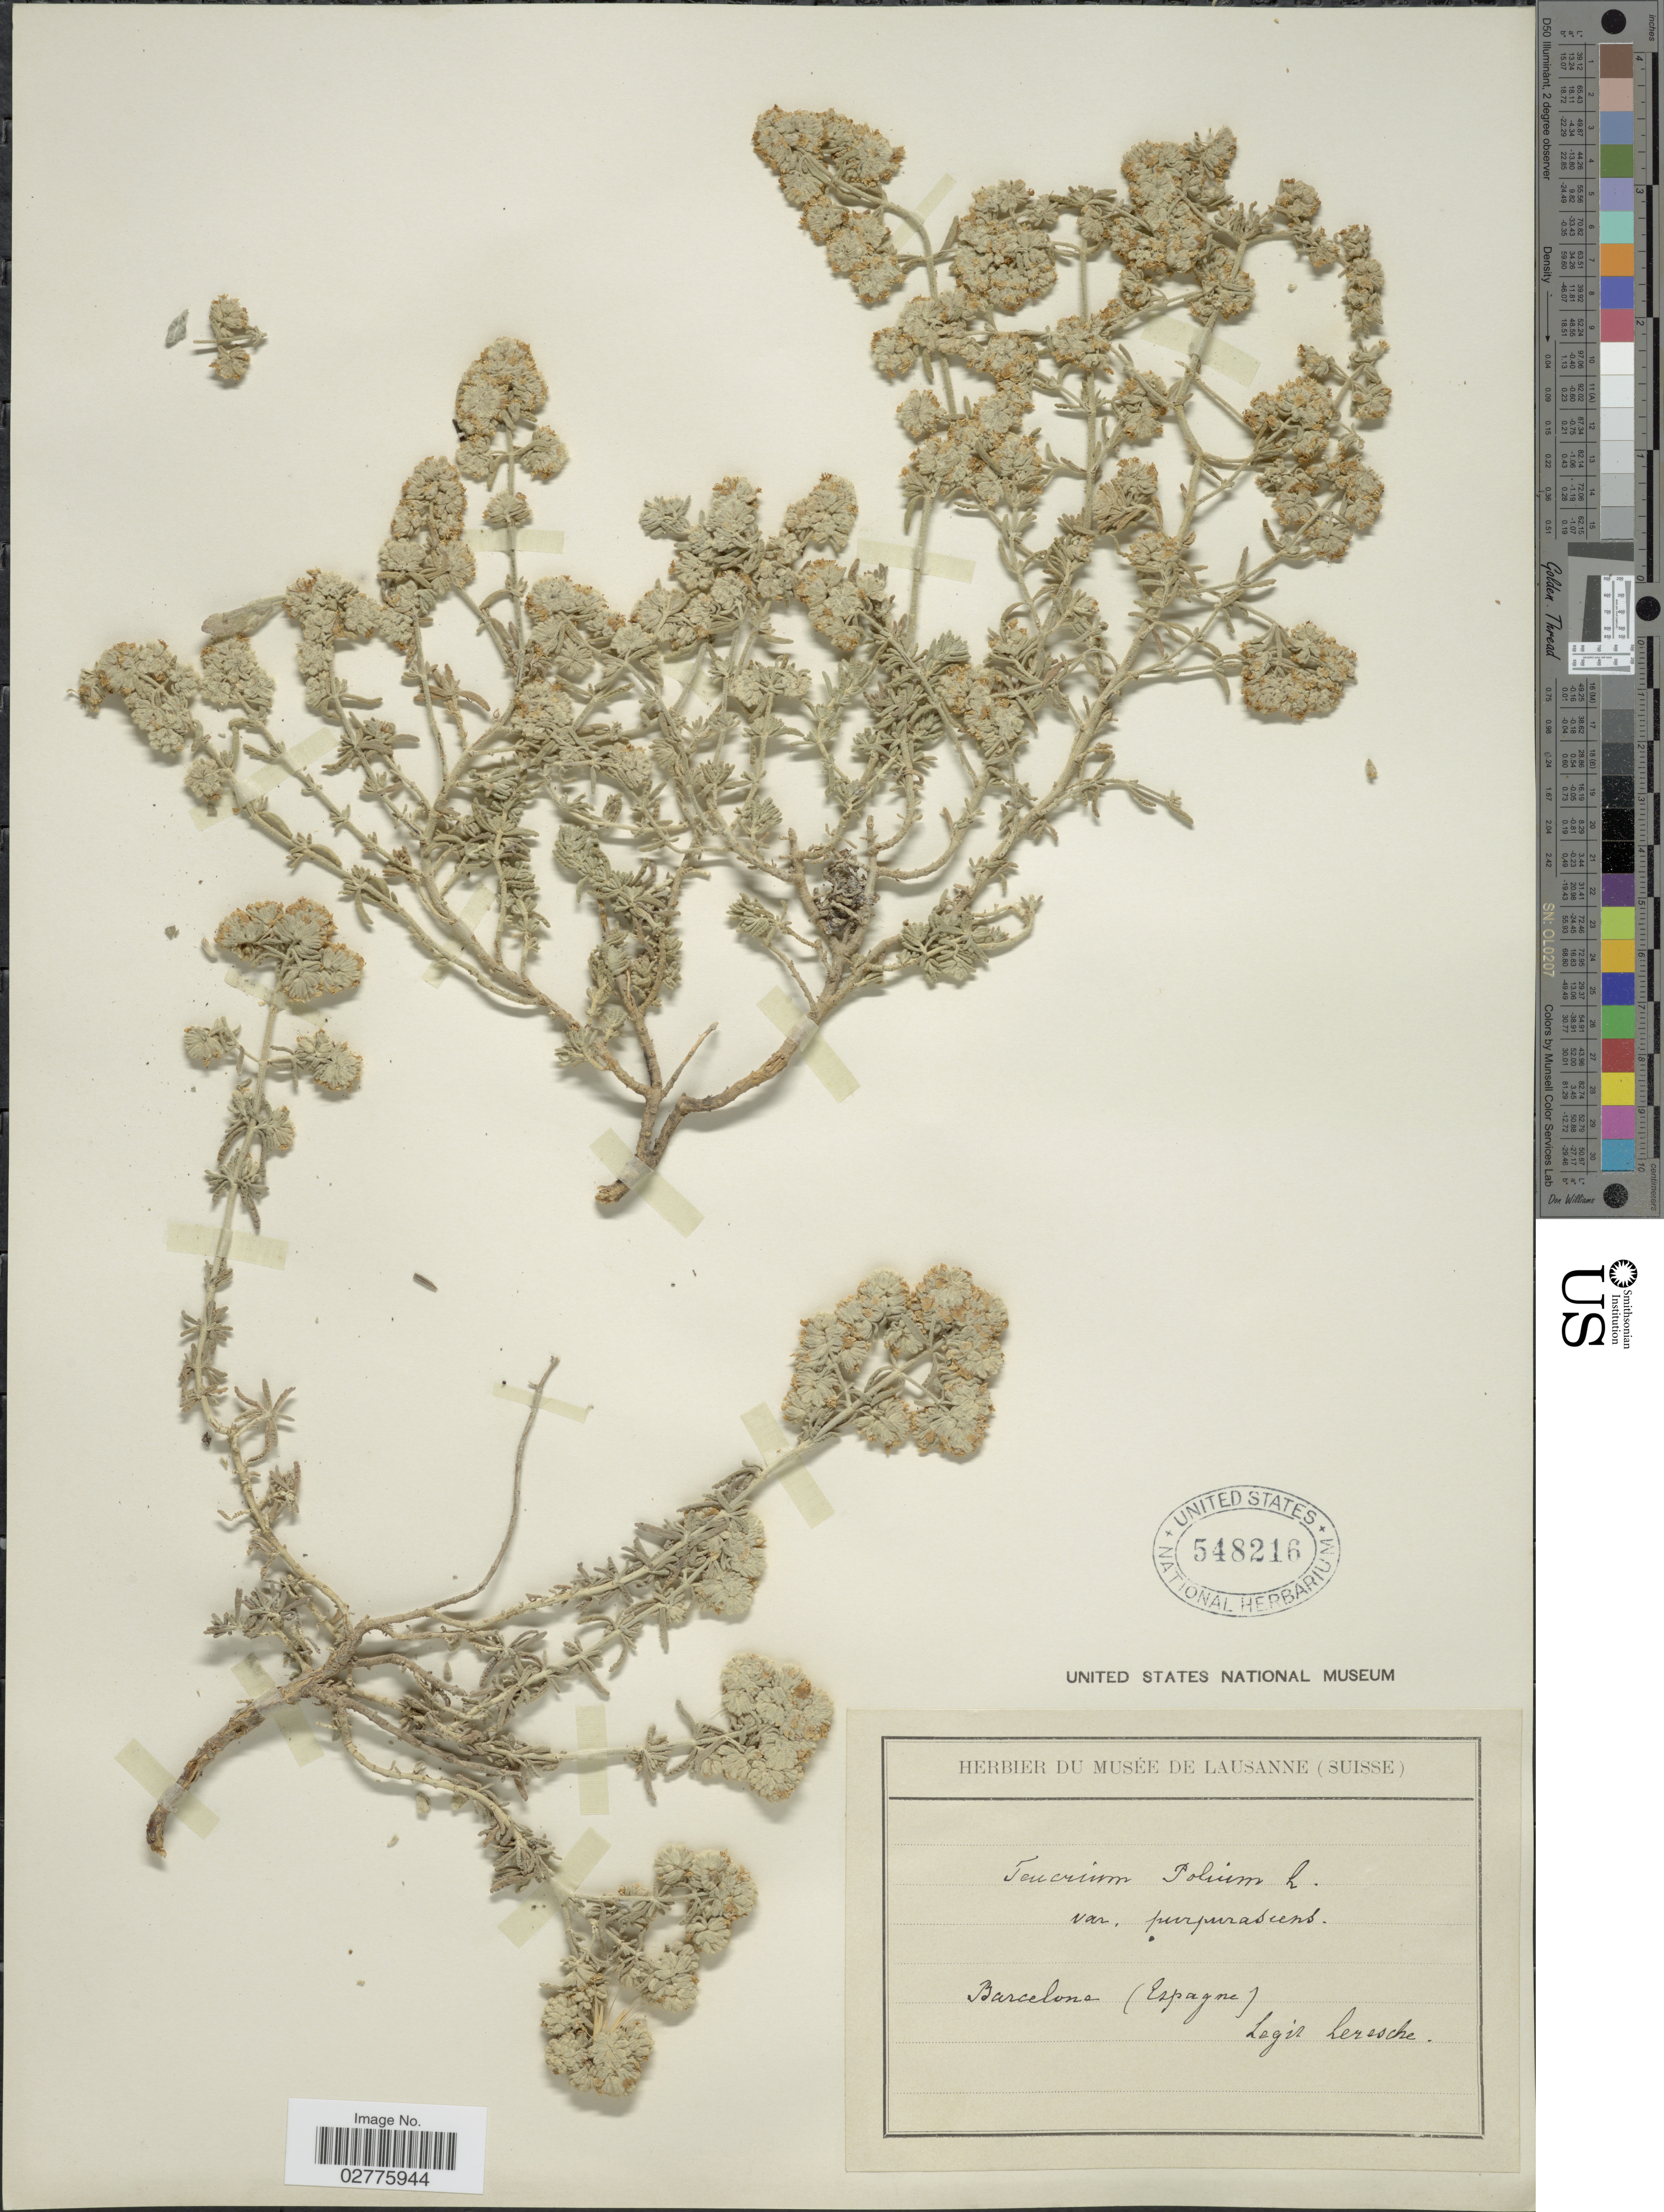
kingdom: Plantae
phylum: Tracheophyta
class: Magnoliopsida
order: Lamiales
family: Lamiaceae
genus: Teucrium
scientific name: Teucrium polium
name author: L.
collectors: Leresche, --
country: Spain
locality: Barcelona (Espagne).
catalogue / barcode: US 548216